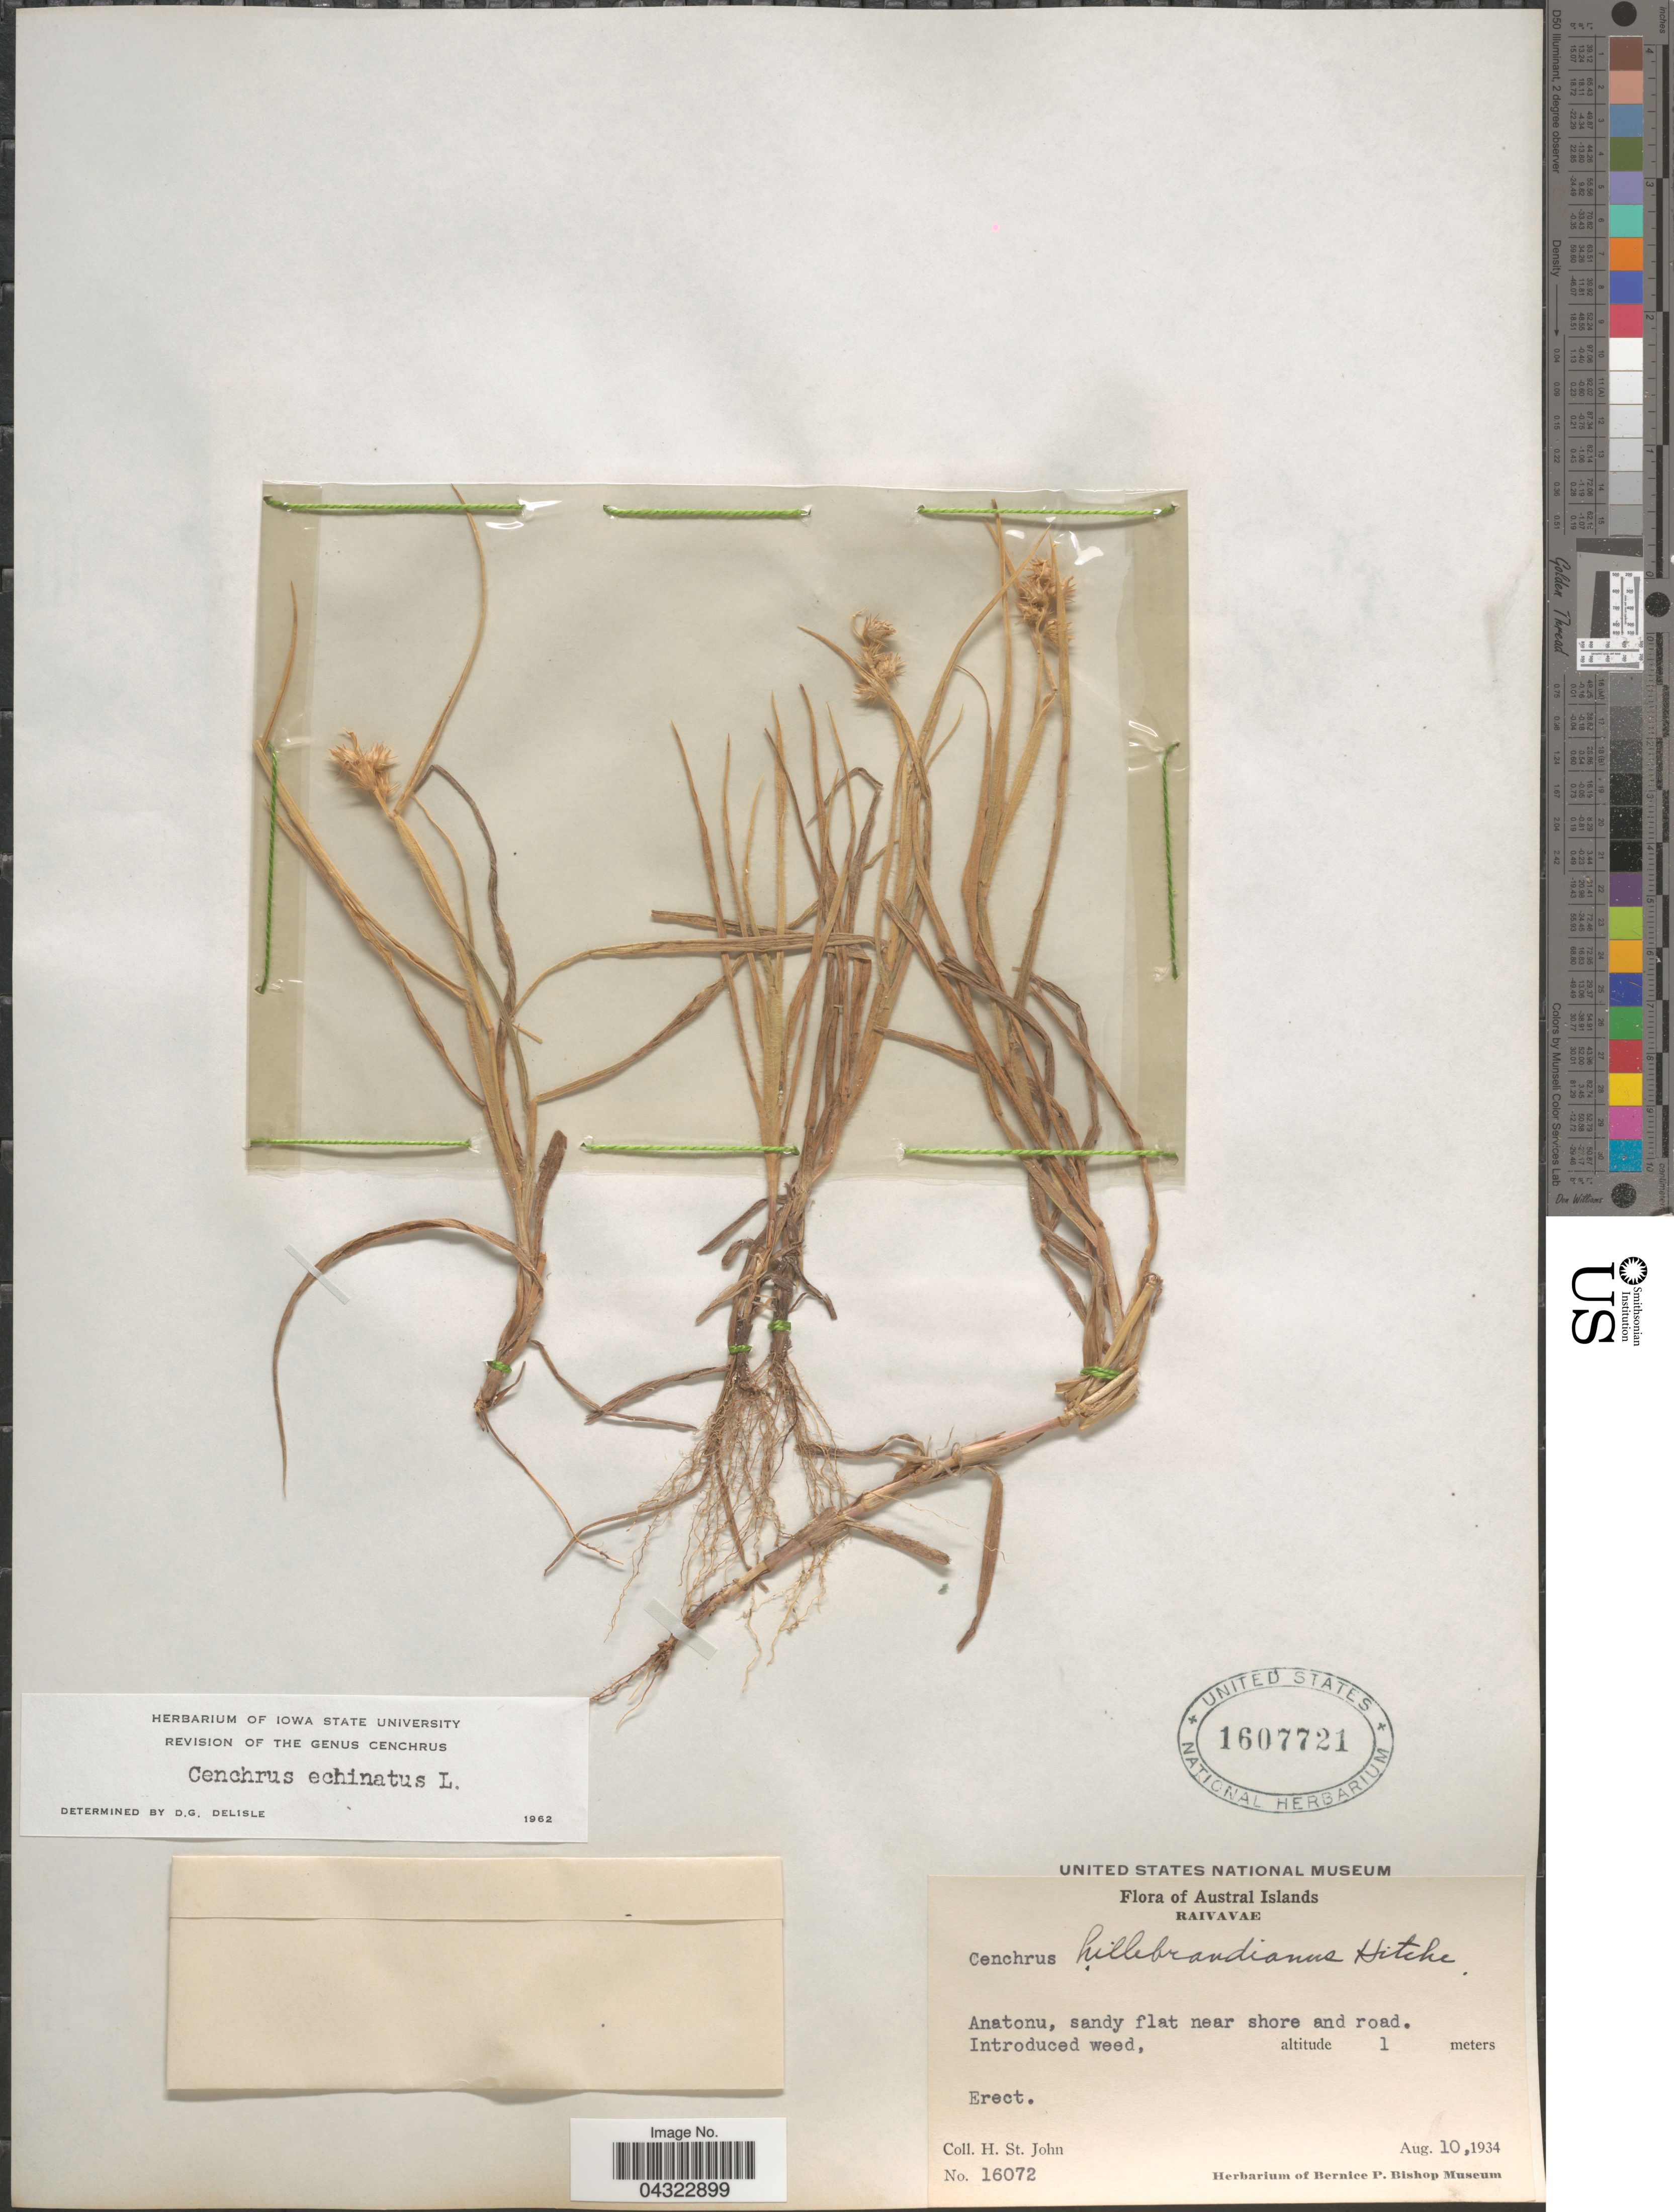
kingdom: Plantae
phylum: Tracheophyta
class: Liliopsida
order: Poales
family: Poaceae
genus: Cenchrus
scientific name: Cenchrus echinatus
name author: L.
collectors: H. St. John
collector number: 16072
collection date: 1934-08-10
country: French Polynesia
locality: Austral Islands. Raivavae. Anatonu, sandy flat near shore and road.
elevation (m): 1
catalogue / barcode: US 1607721